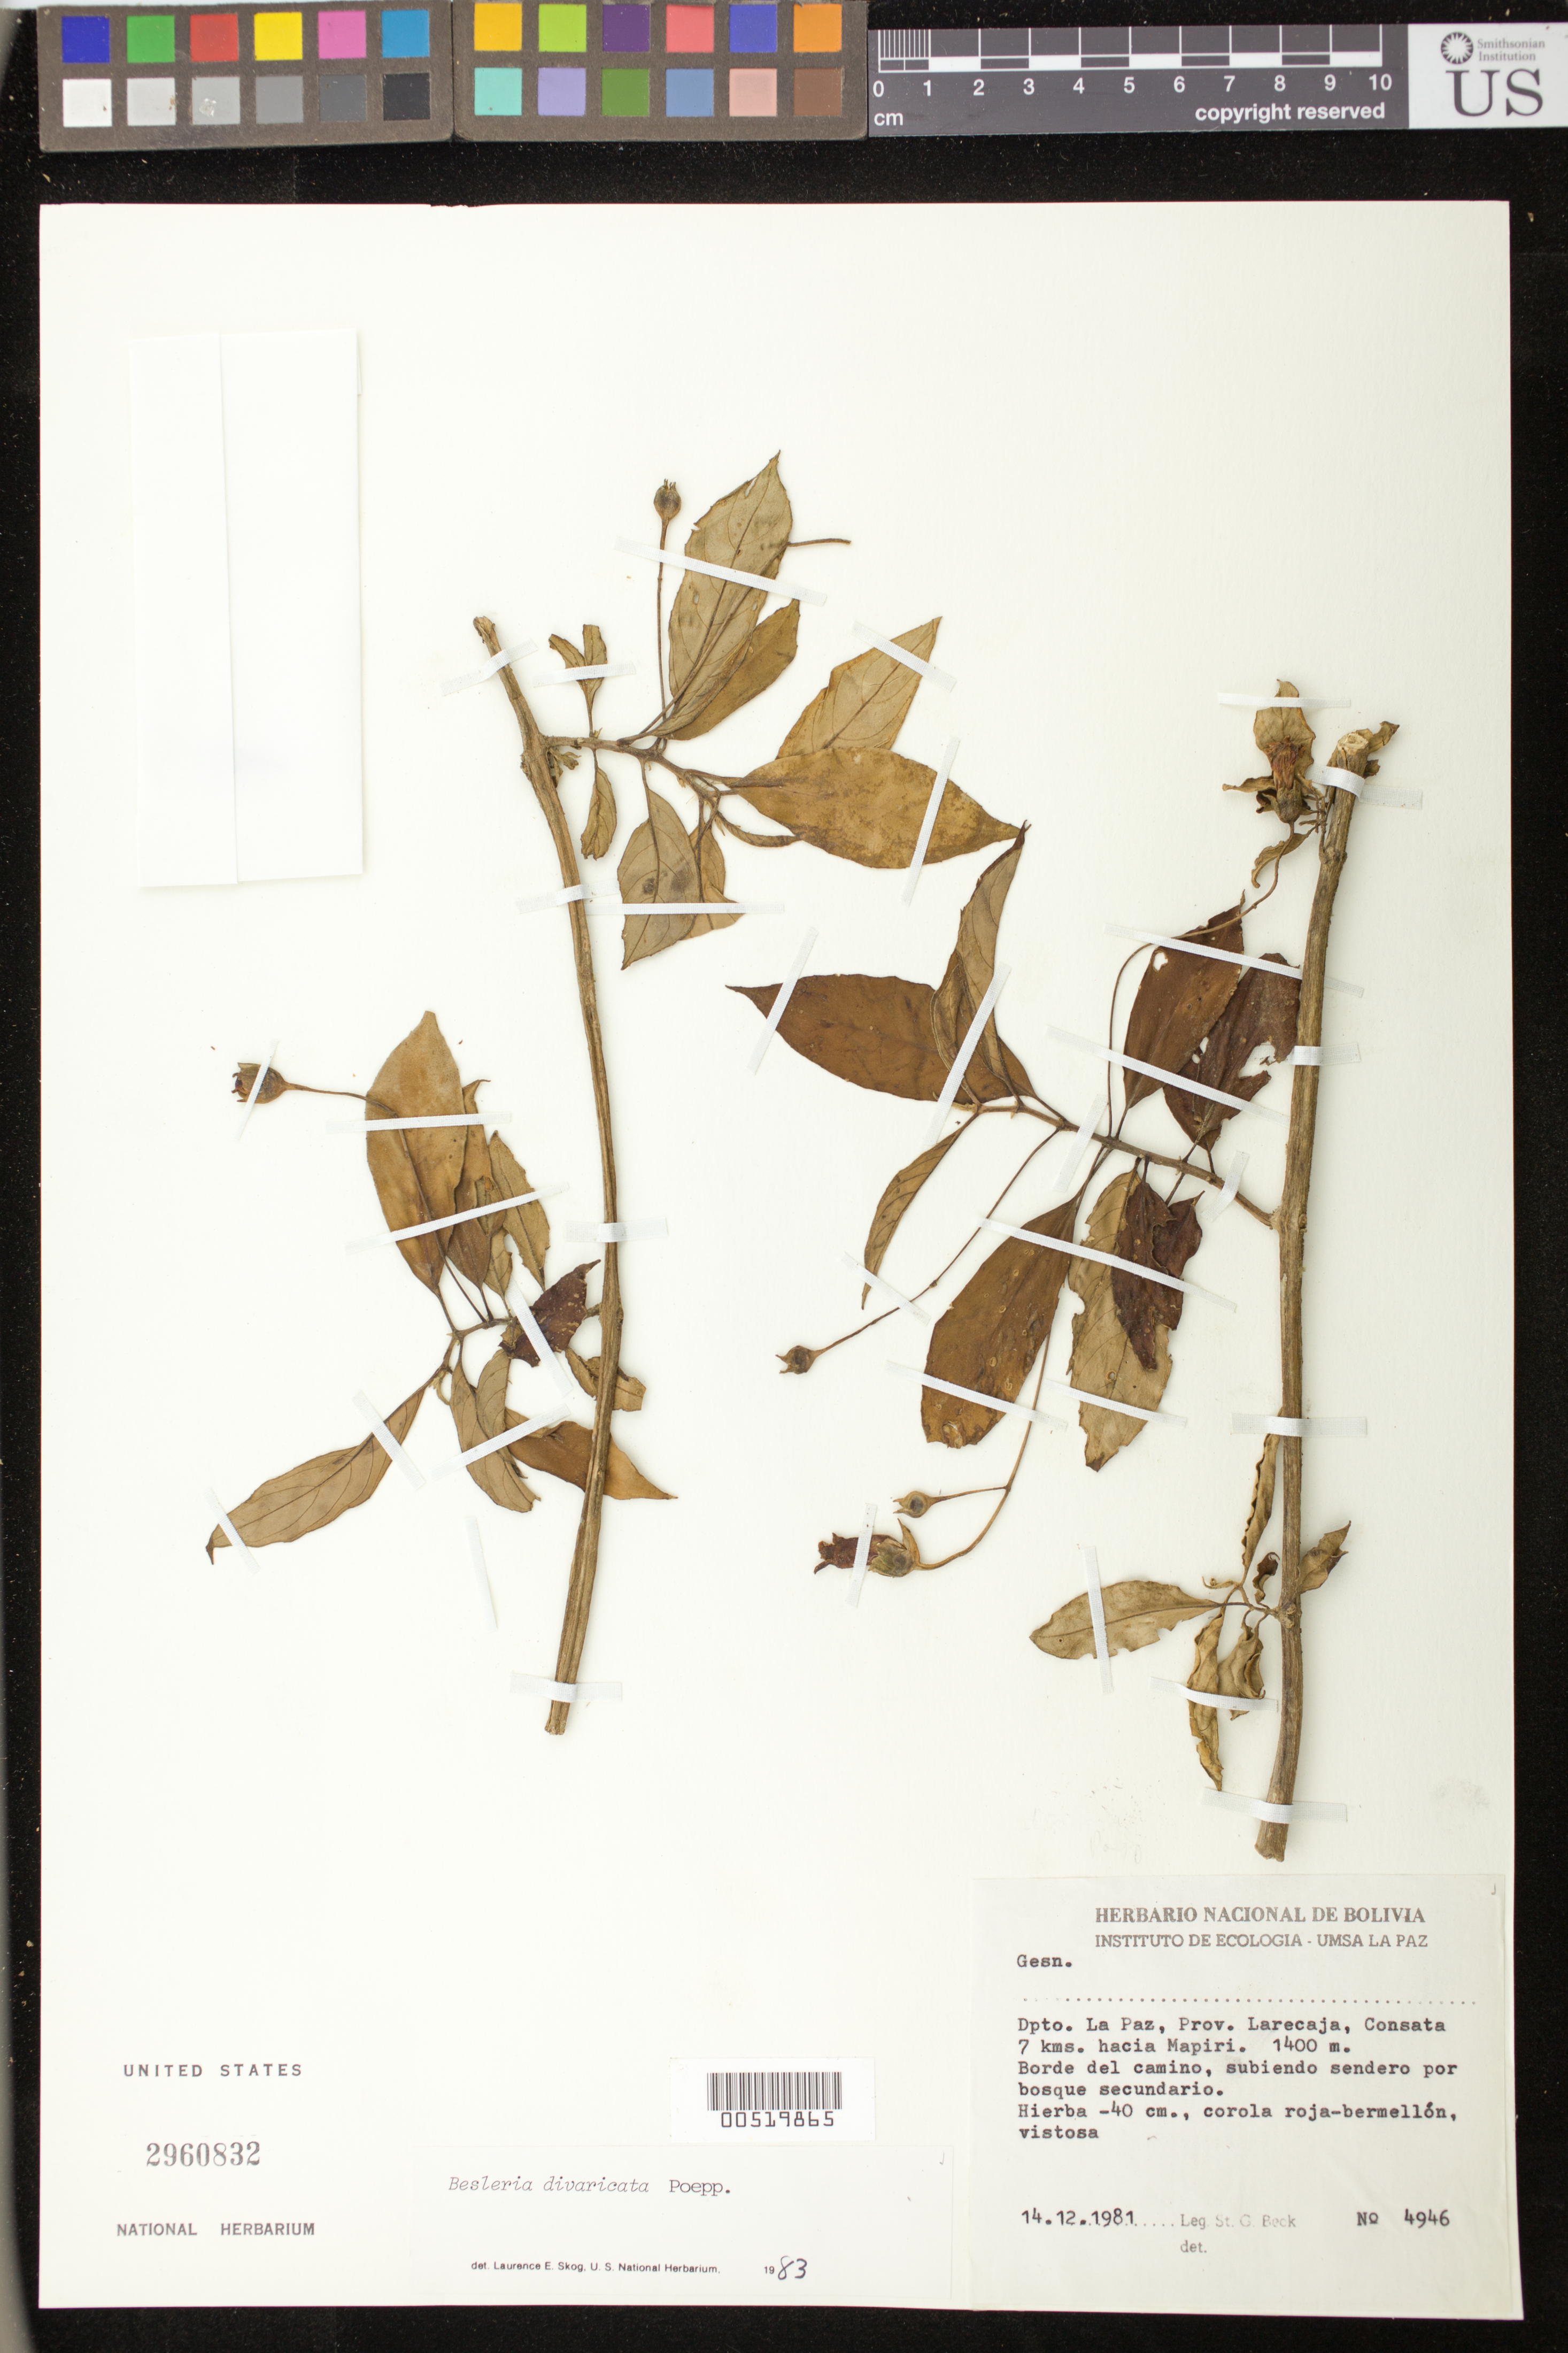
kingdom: Plantae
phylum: Tracheophyta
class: Magnoliopsida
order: Lamiales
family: Gesneriaceae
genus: Besleria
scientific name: Besleria divaricata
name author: Poepp.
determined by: Skog, Laurence E.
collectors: S. G. Beck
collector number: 4946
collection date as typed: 14 Dec 1981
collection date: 1981-12-14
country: Bolivia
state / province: La Paz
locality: Prov. Larecaja, Consata 7 km hacia Mapiri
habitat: Borde del camino, subiendo sendero por bosque secundario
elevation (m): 1400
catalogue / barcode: US 2960832